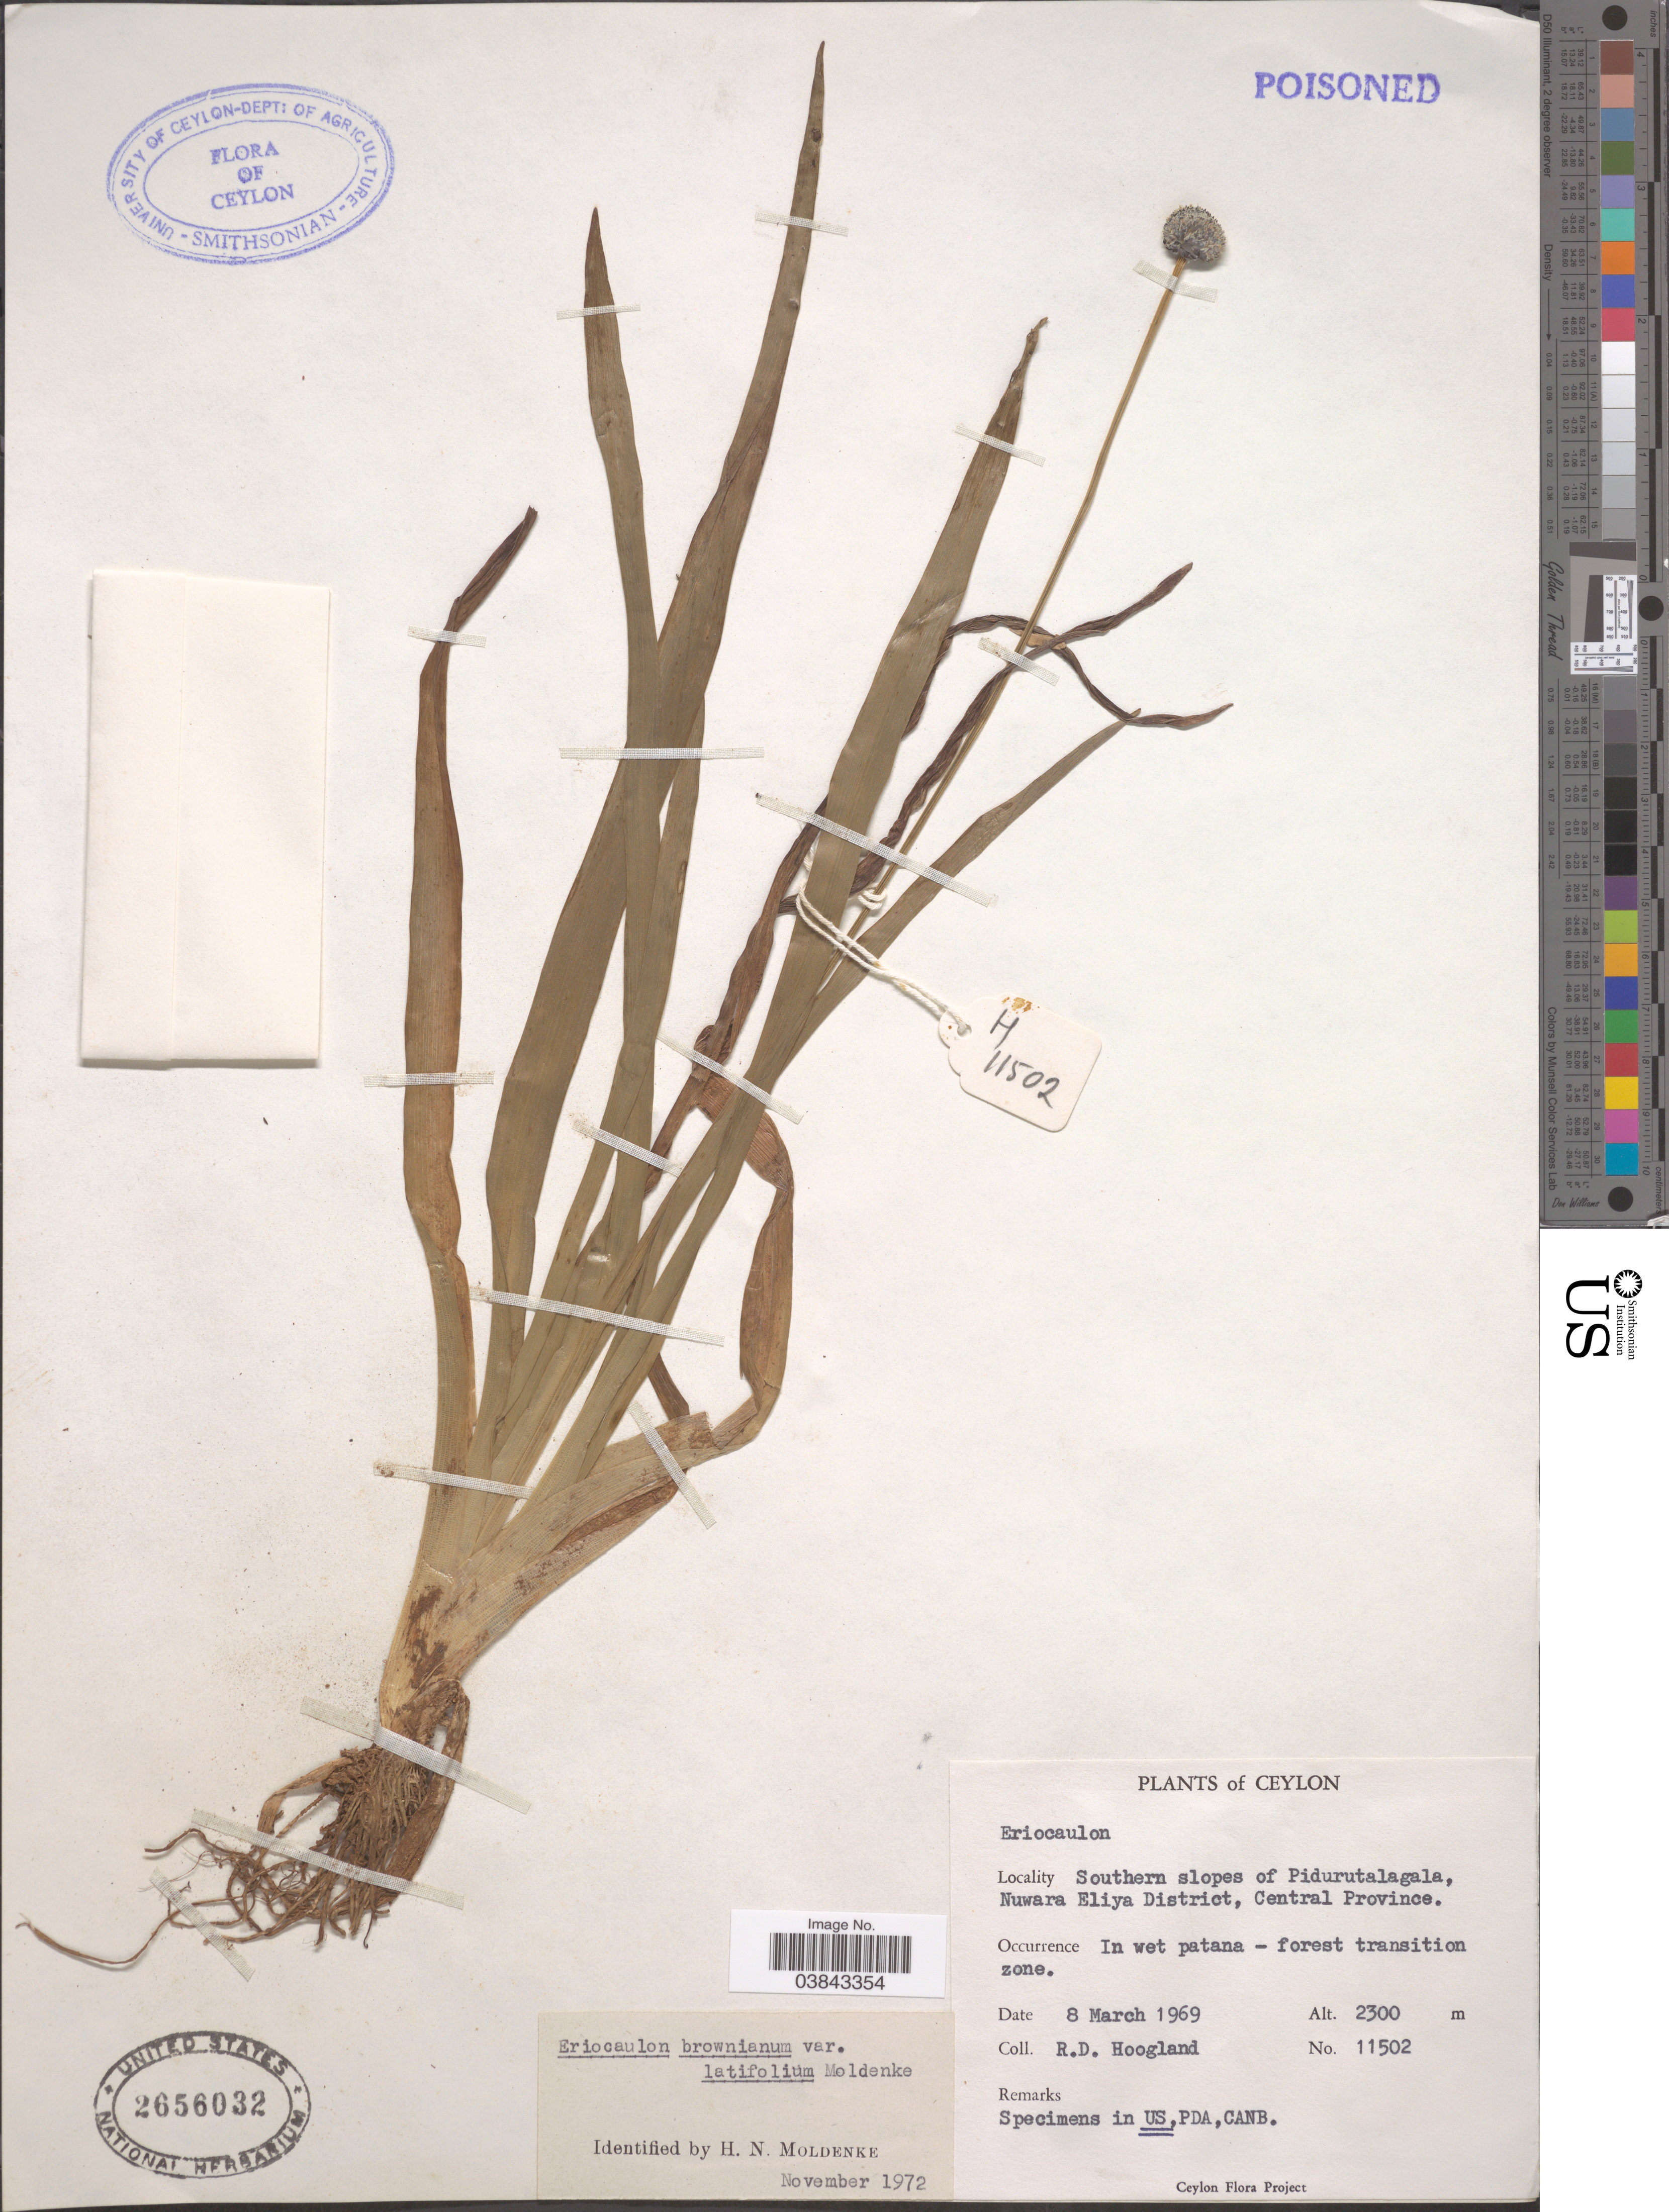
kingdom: Plantae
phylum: Tracheophyta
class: Liliopsida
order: Poales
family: Eriocaulaceae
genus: Eriocaulon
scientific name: Eriocaulon brownianum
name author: Mart.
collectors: R. D. Hoogland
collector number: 11502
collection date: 1969-03-08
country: Sri Lanka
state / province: Central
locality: Ceylon. Southern slopes of Pidurutalagala, Nuwara Eliya District, Central Province.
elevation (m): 2300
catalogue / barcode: US 2656032